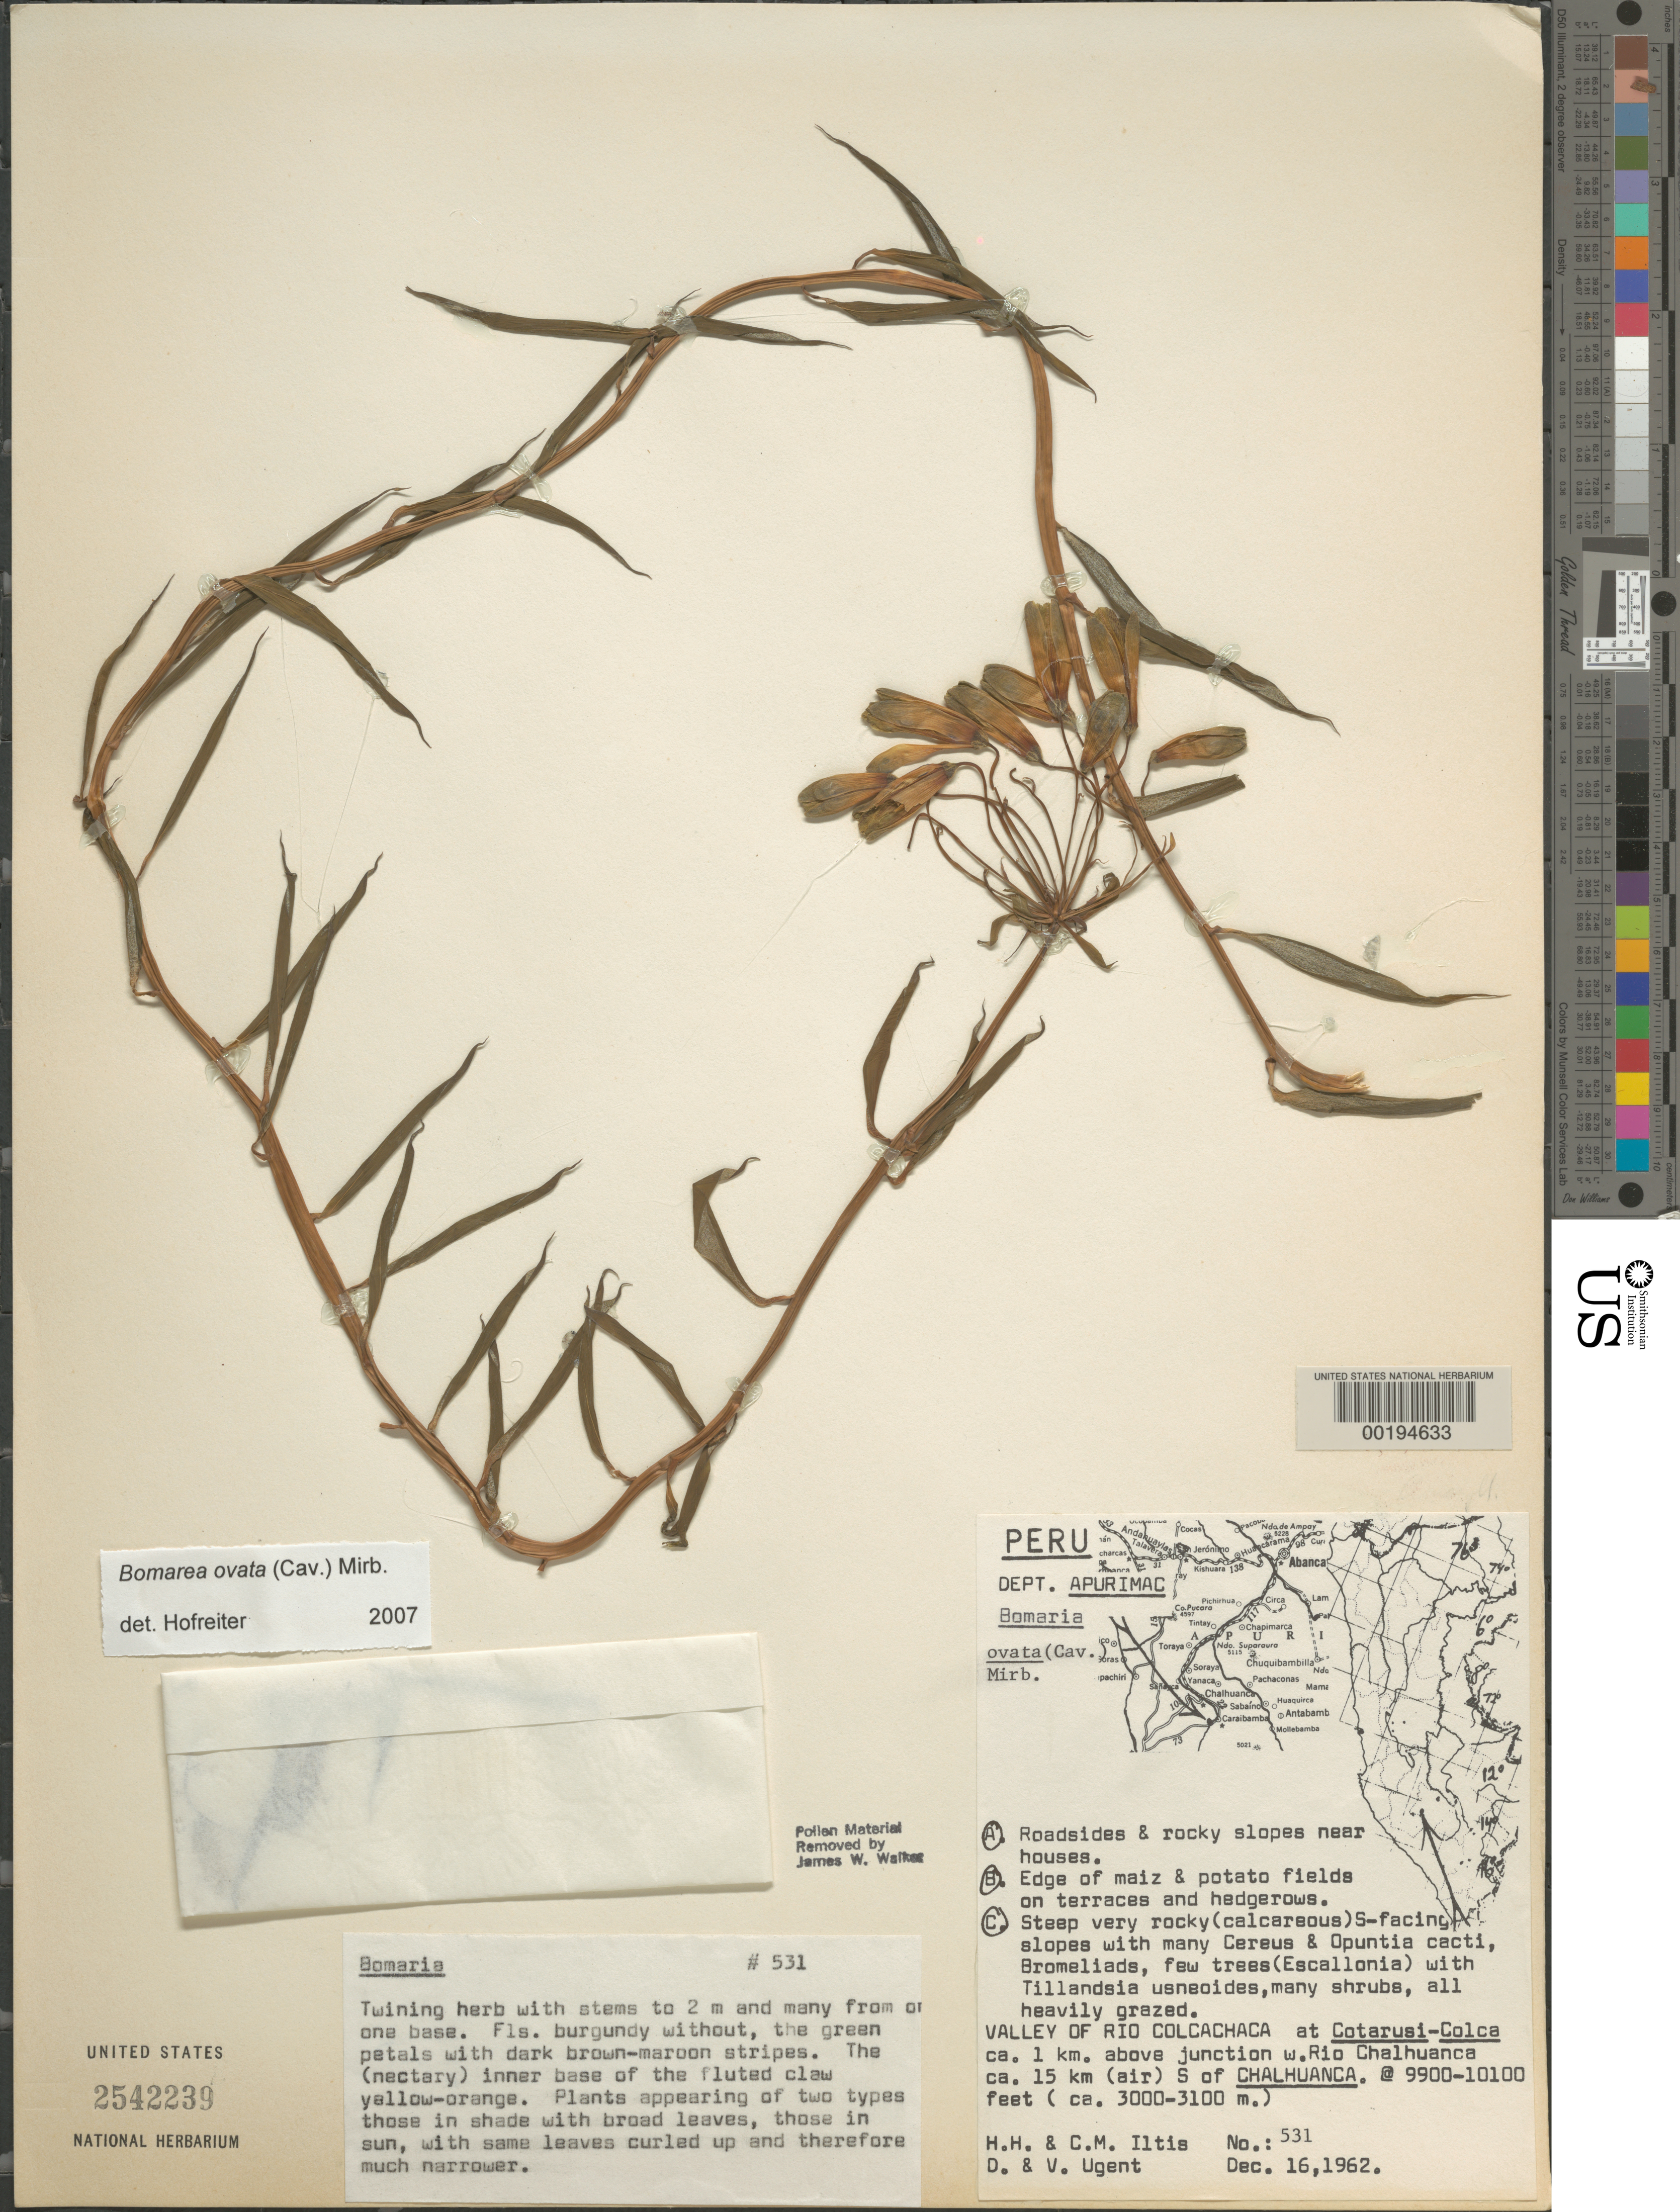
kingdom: Plantae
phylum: Tracheophyta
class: Liliopsida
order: Liliales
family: Alstroemeriaceae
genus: Bomarea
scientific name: Bomarea ovata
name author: (Cav.) Mirb.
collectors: H. H. Iltis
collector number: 531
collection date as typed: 16 Dec 1962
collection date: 1962-12-16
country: Peru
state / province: Apurímac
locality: Valley of Río Colcachaca at Cotarusi-Colca, ca. 1 km above junction with Río Chalhuanca, ca. 15 km (air) S of Chalhuanca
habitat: Roadsides & rocky slopes; edge of fields; steep slopes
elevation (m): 3000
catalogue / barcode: US 2542239